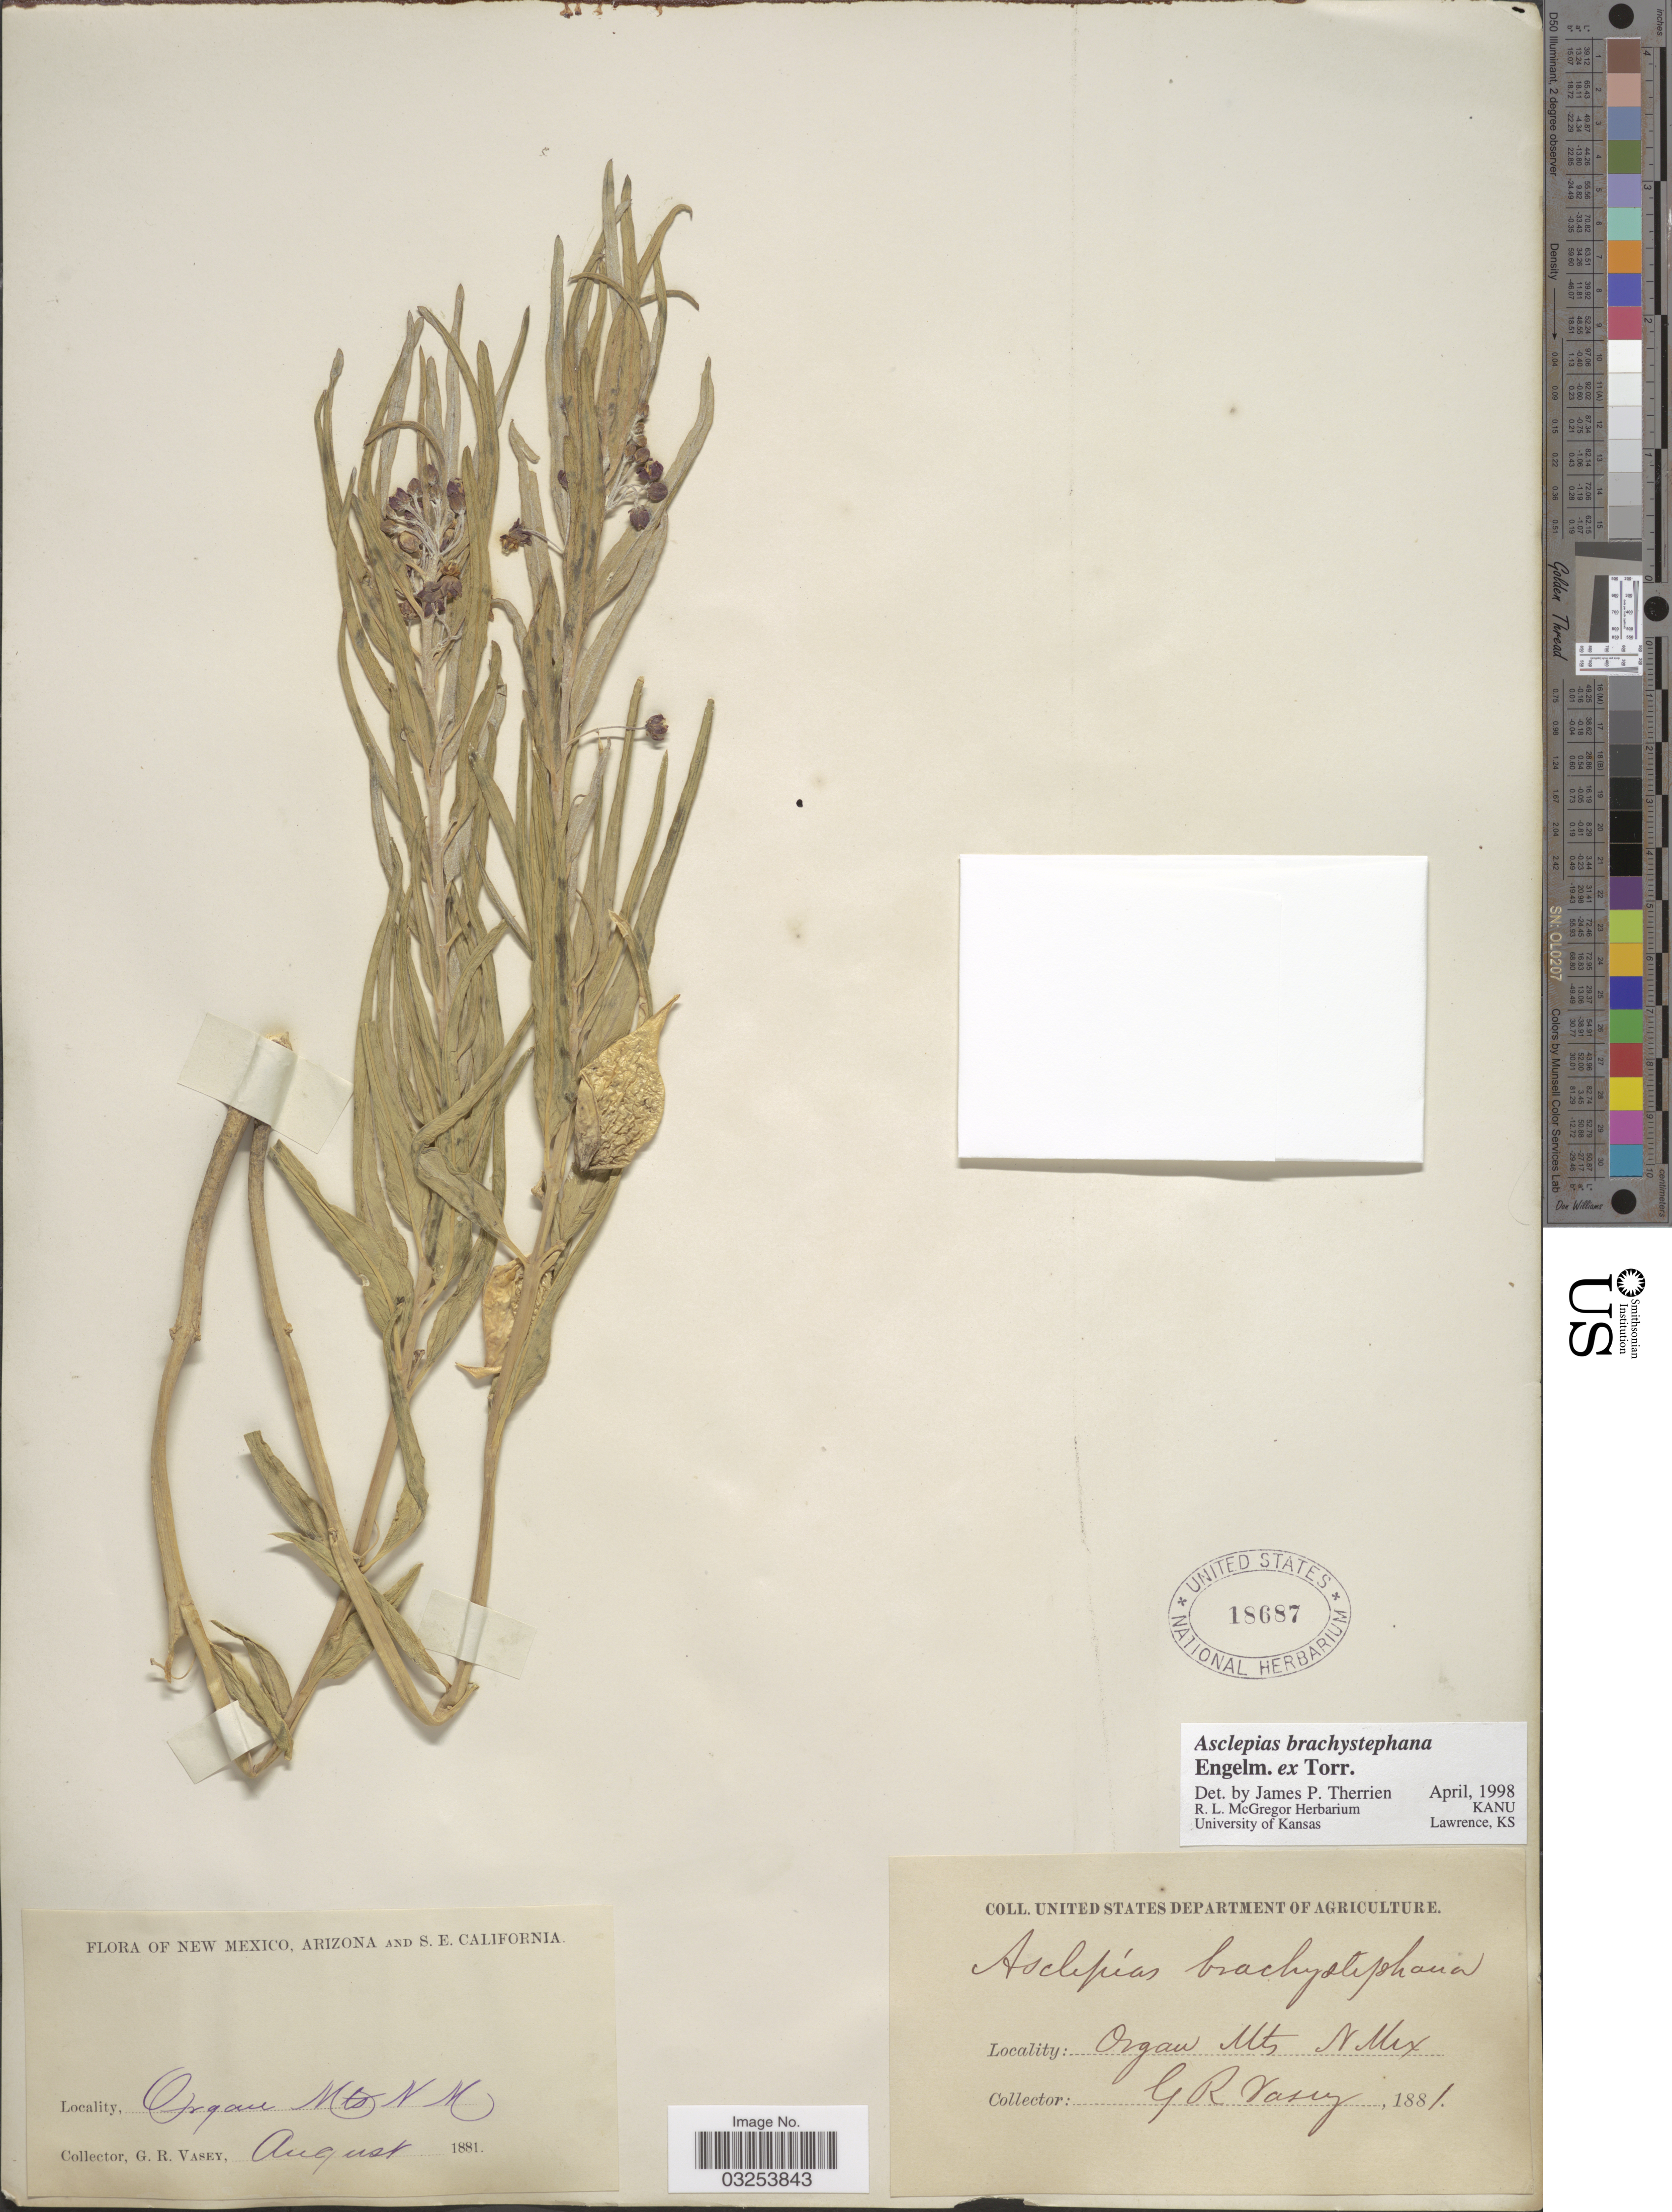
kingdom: Plantae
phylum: Tracheophyta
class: Magnoliopsida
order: Gentianales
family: Apocynaceae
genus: Asclepias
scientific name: Asclepias brachystephana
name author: Engelm. ex Torr.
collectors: G. R. Vasey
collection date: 1881-08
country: United States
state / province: New Mexico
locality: Organ Mts.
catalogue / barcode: US 18687